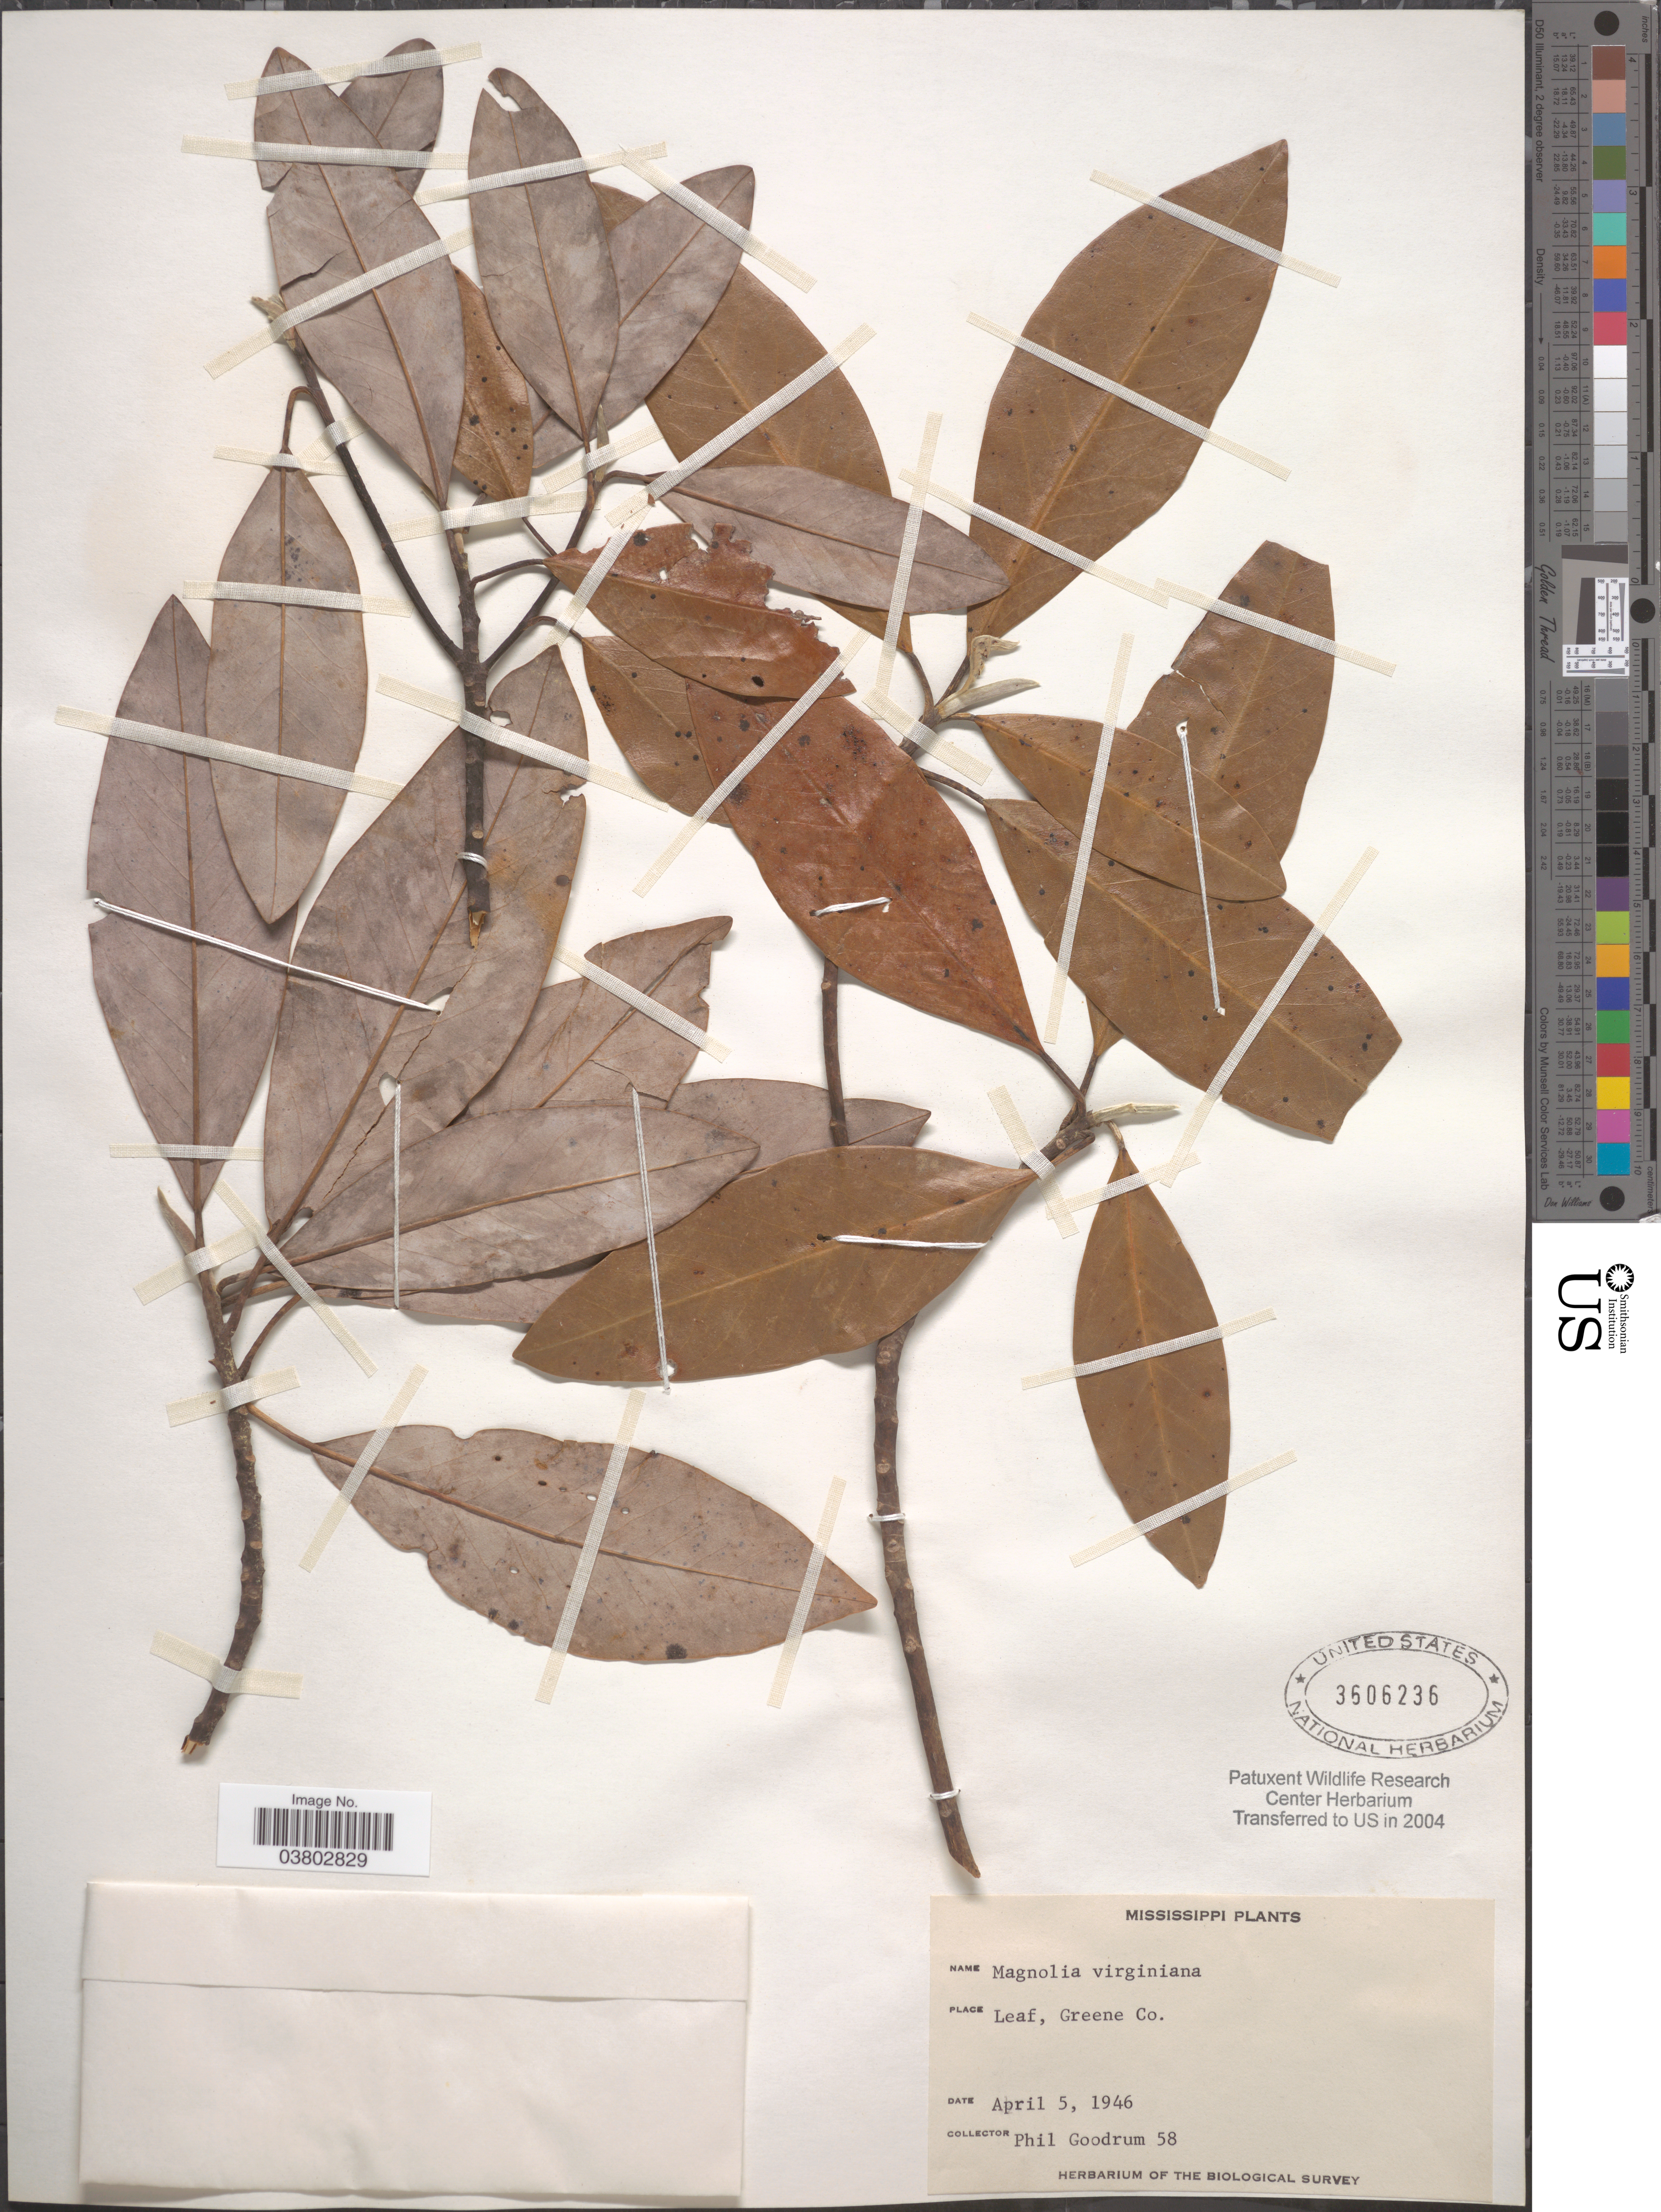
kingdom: Plantae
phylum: Tracheophyta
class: Magnoliopsida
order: Magnoliales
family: Magnoliaceae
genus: Magnolia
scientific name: Magnolia virginiana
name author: L.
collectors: P. Goodrum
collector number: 58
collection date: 1946-04-05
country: United States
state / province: Mississippi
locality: Leaf, Greene Co.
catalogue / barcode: US 3606236